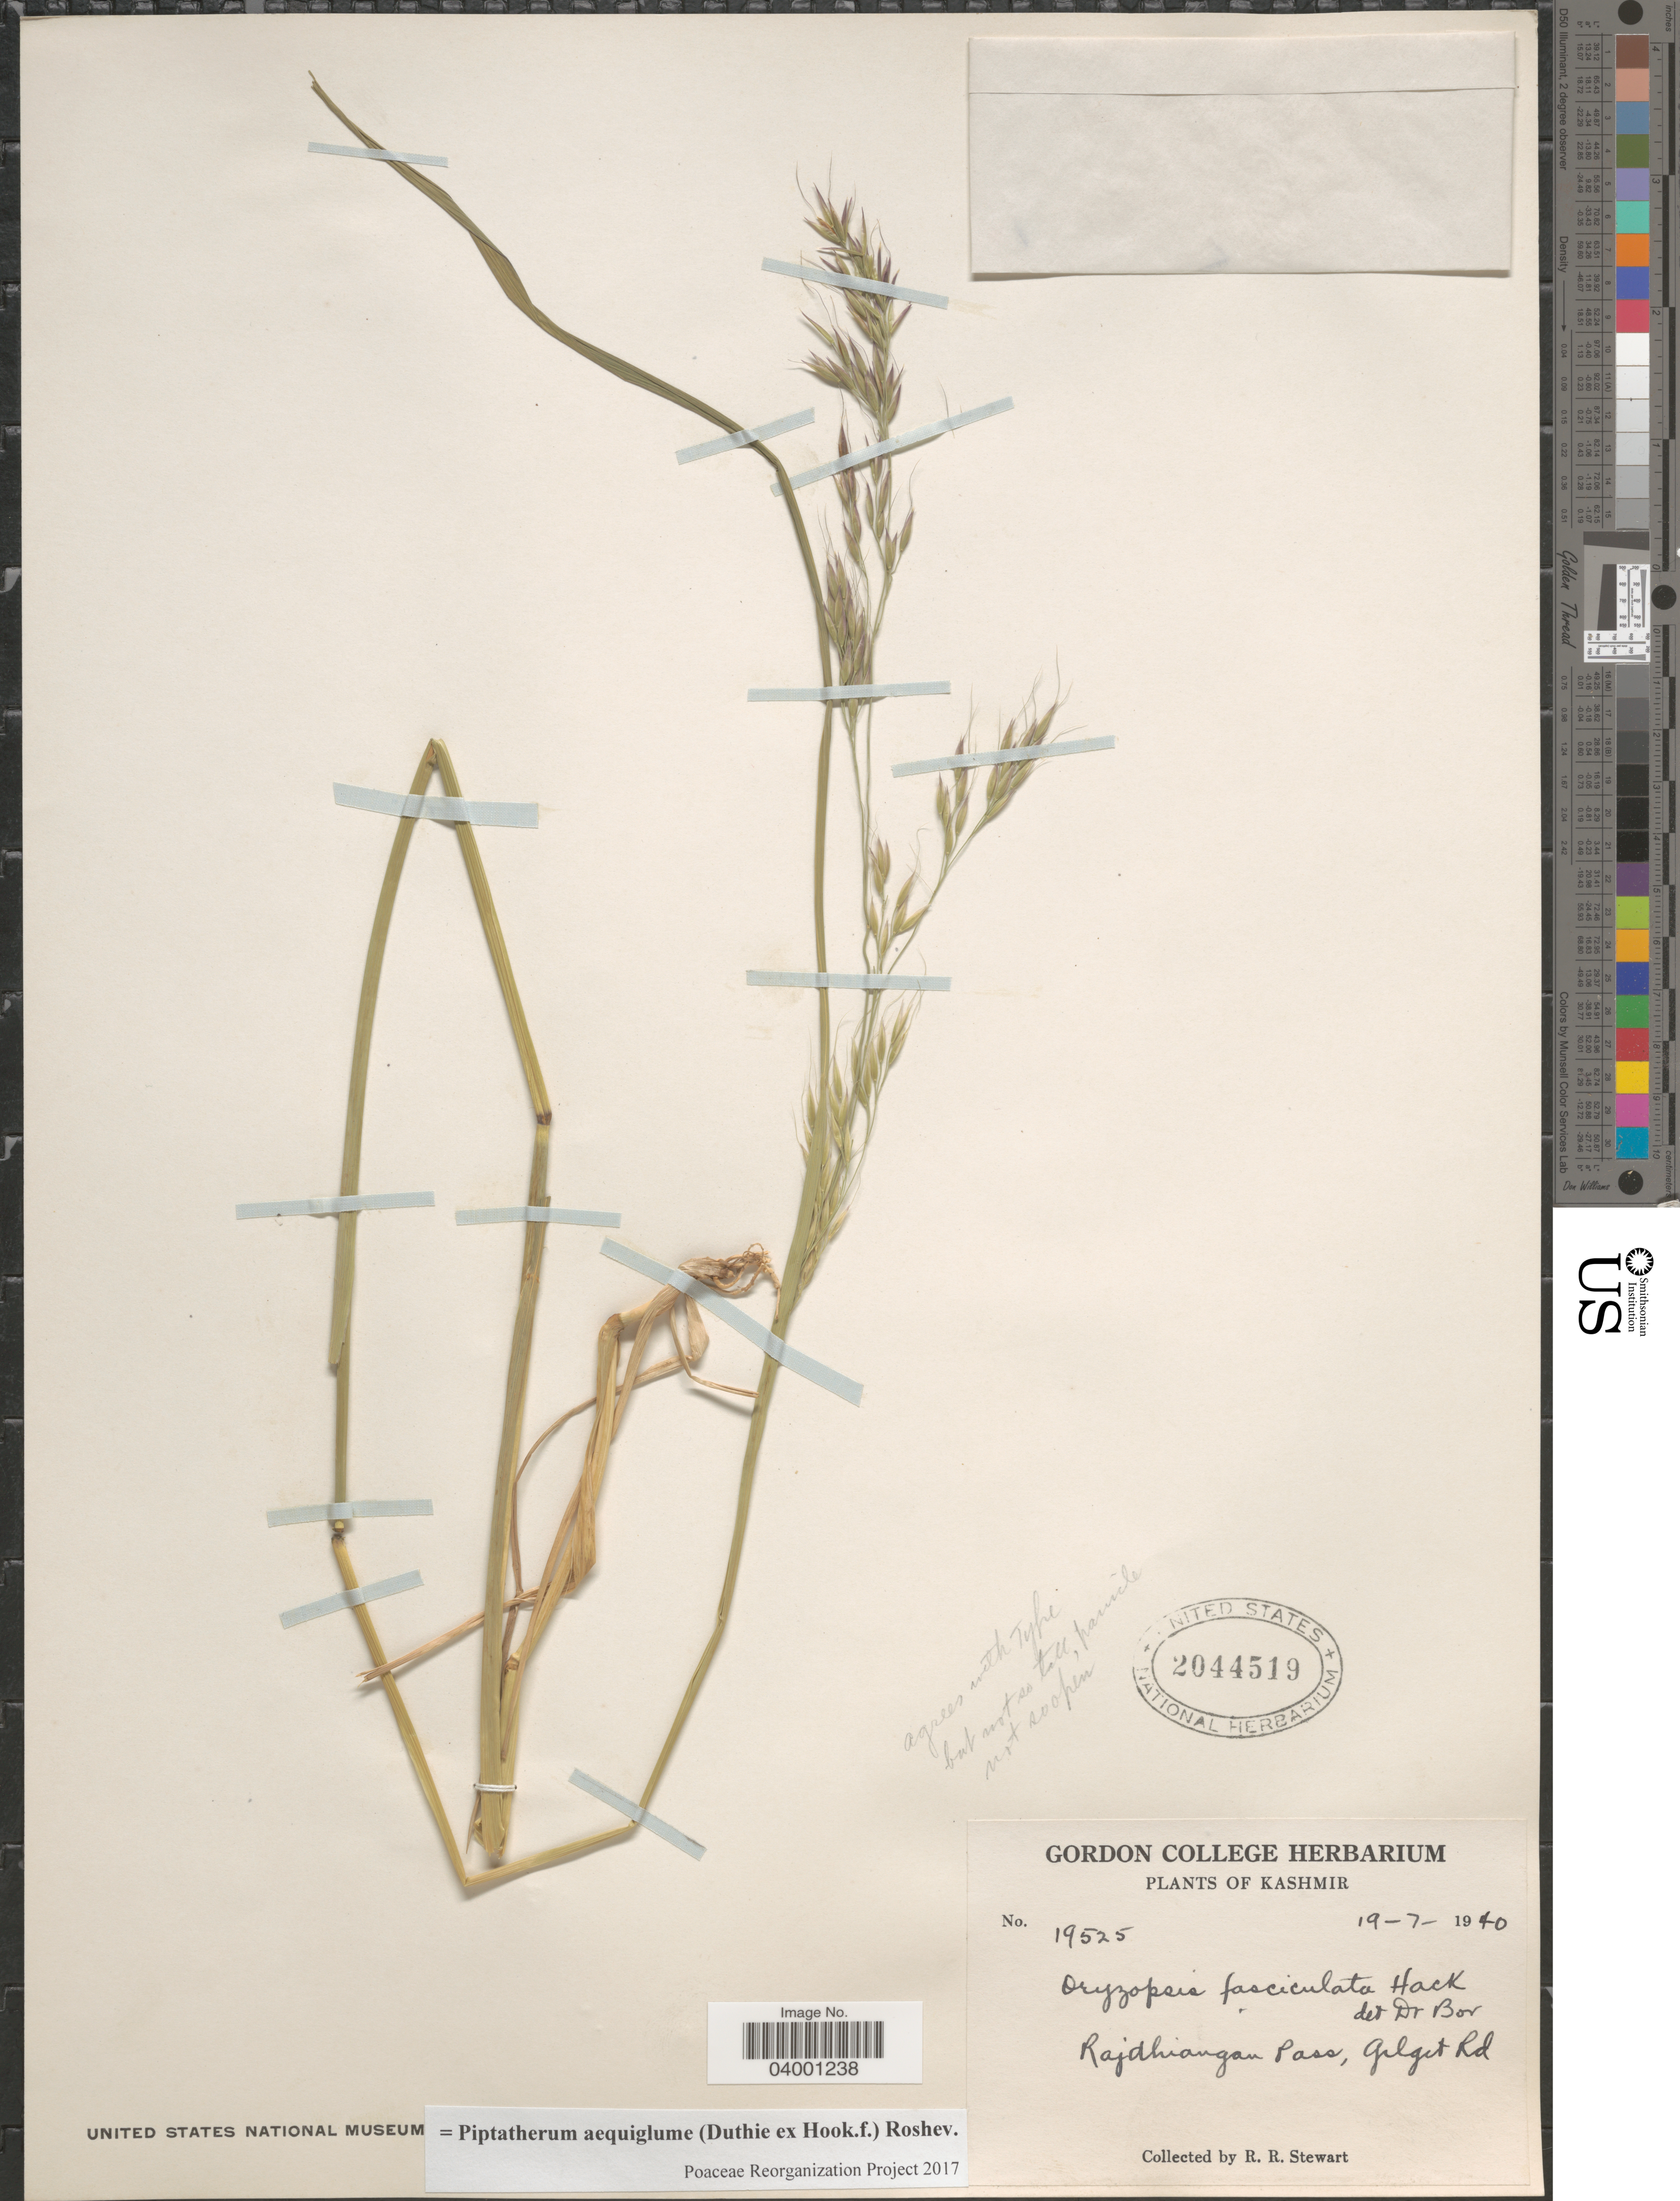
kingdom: Plantae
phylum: Tracheophyta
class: Liliopsida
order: Poales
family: Poaceae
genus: Piptatherum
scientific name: Piptatherum aequiglume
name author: (Duthie ex Hook. f.) Roshev.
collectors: R. Stewart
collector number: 19525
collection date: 1940-07-19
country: Pakistan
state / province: Gilgit-Baltistan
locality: Kashmir. Rajdhiangan Pass, Gilgit Rd.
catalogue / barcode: US 2044519